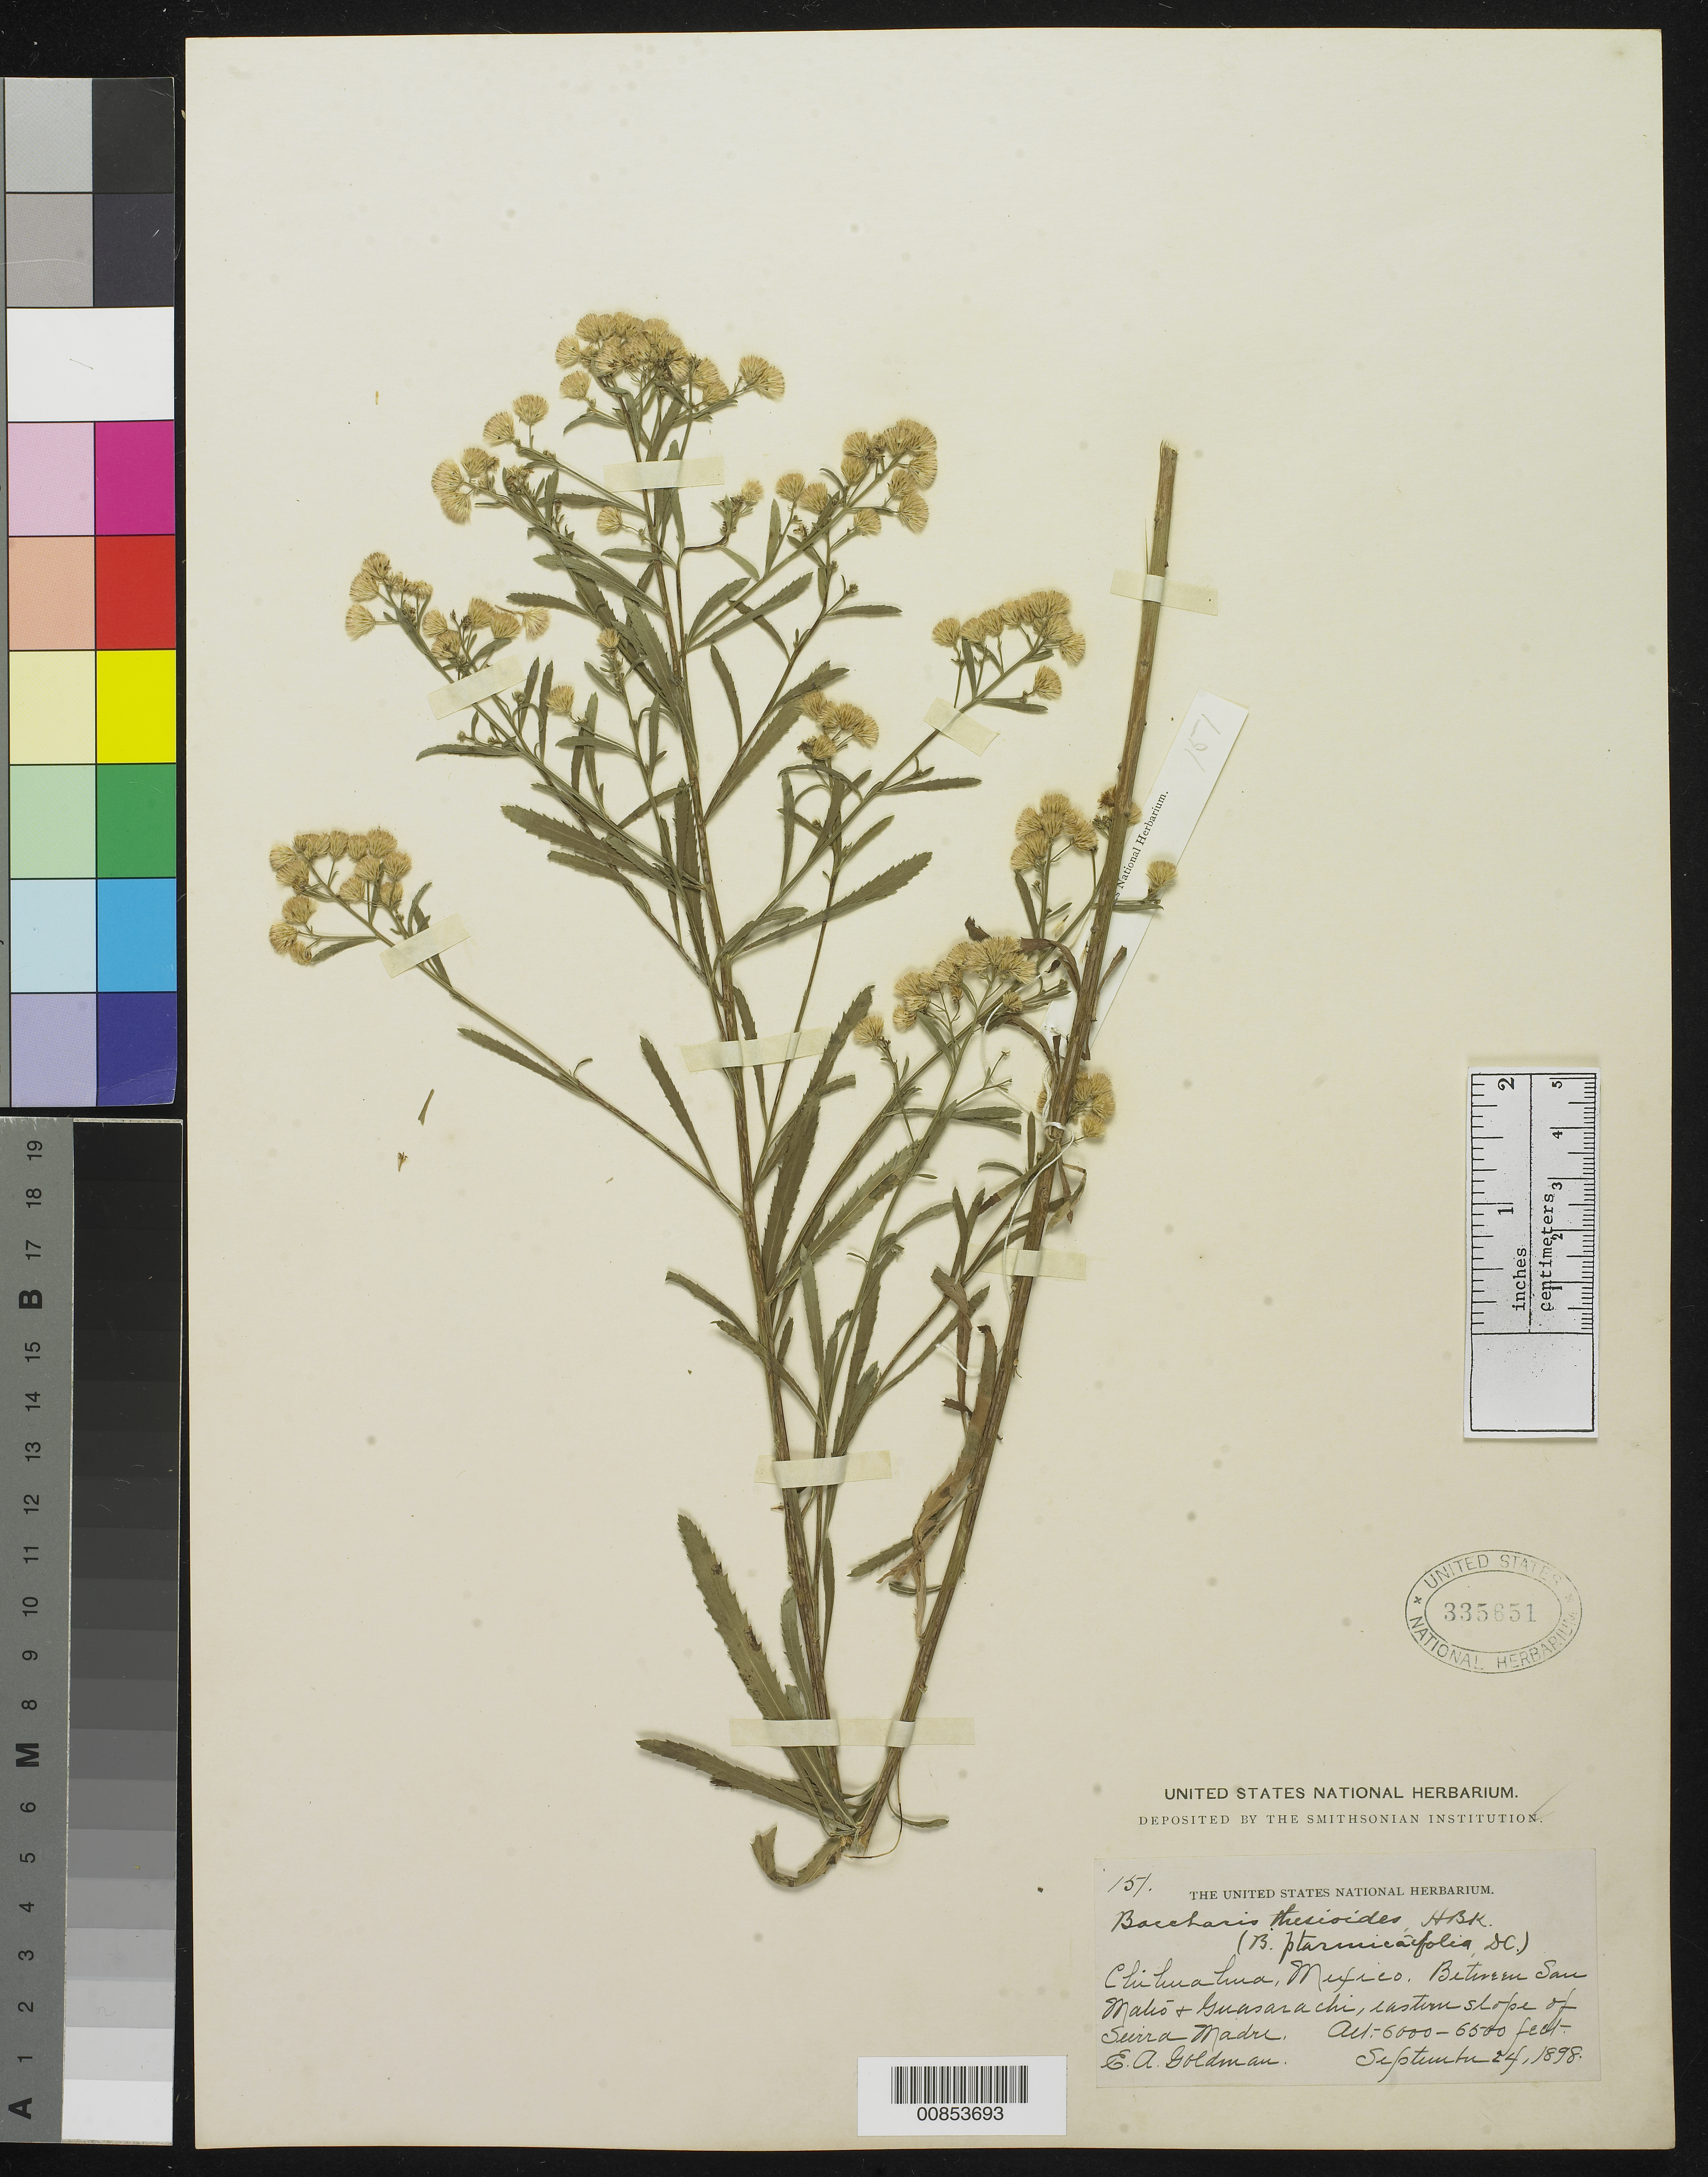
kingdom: Plantae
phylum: Tracheophyta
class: Magnoliopsida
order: Asterales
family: Asteraceae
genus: Baccharis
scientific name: Baccharis thesioides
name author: Kunth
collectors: E. A. Goldman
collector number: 151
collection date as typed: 24 Sep 1898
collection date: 1898-09-24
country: Mexico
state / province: Chihuahua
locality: Between San Mateo and Guasarachi, eastern slope of Sierra Madre.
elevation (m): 1829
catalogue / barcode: US 335651